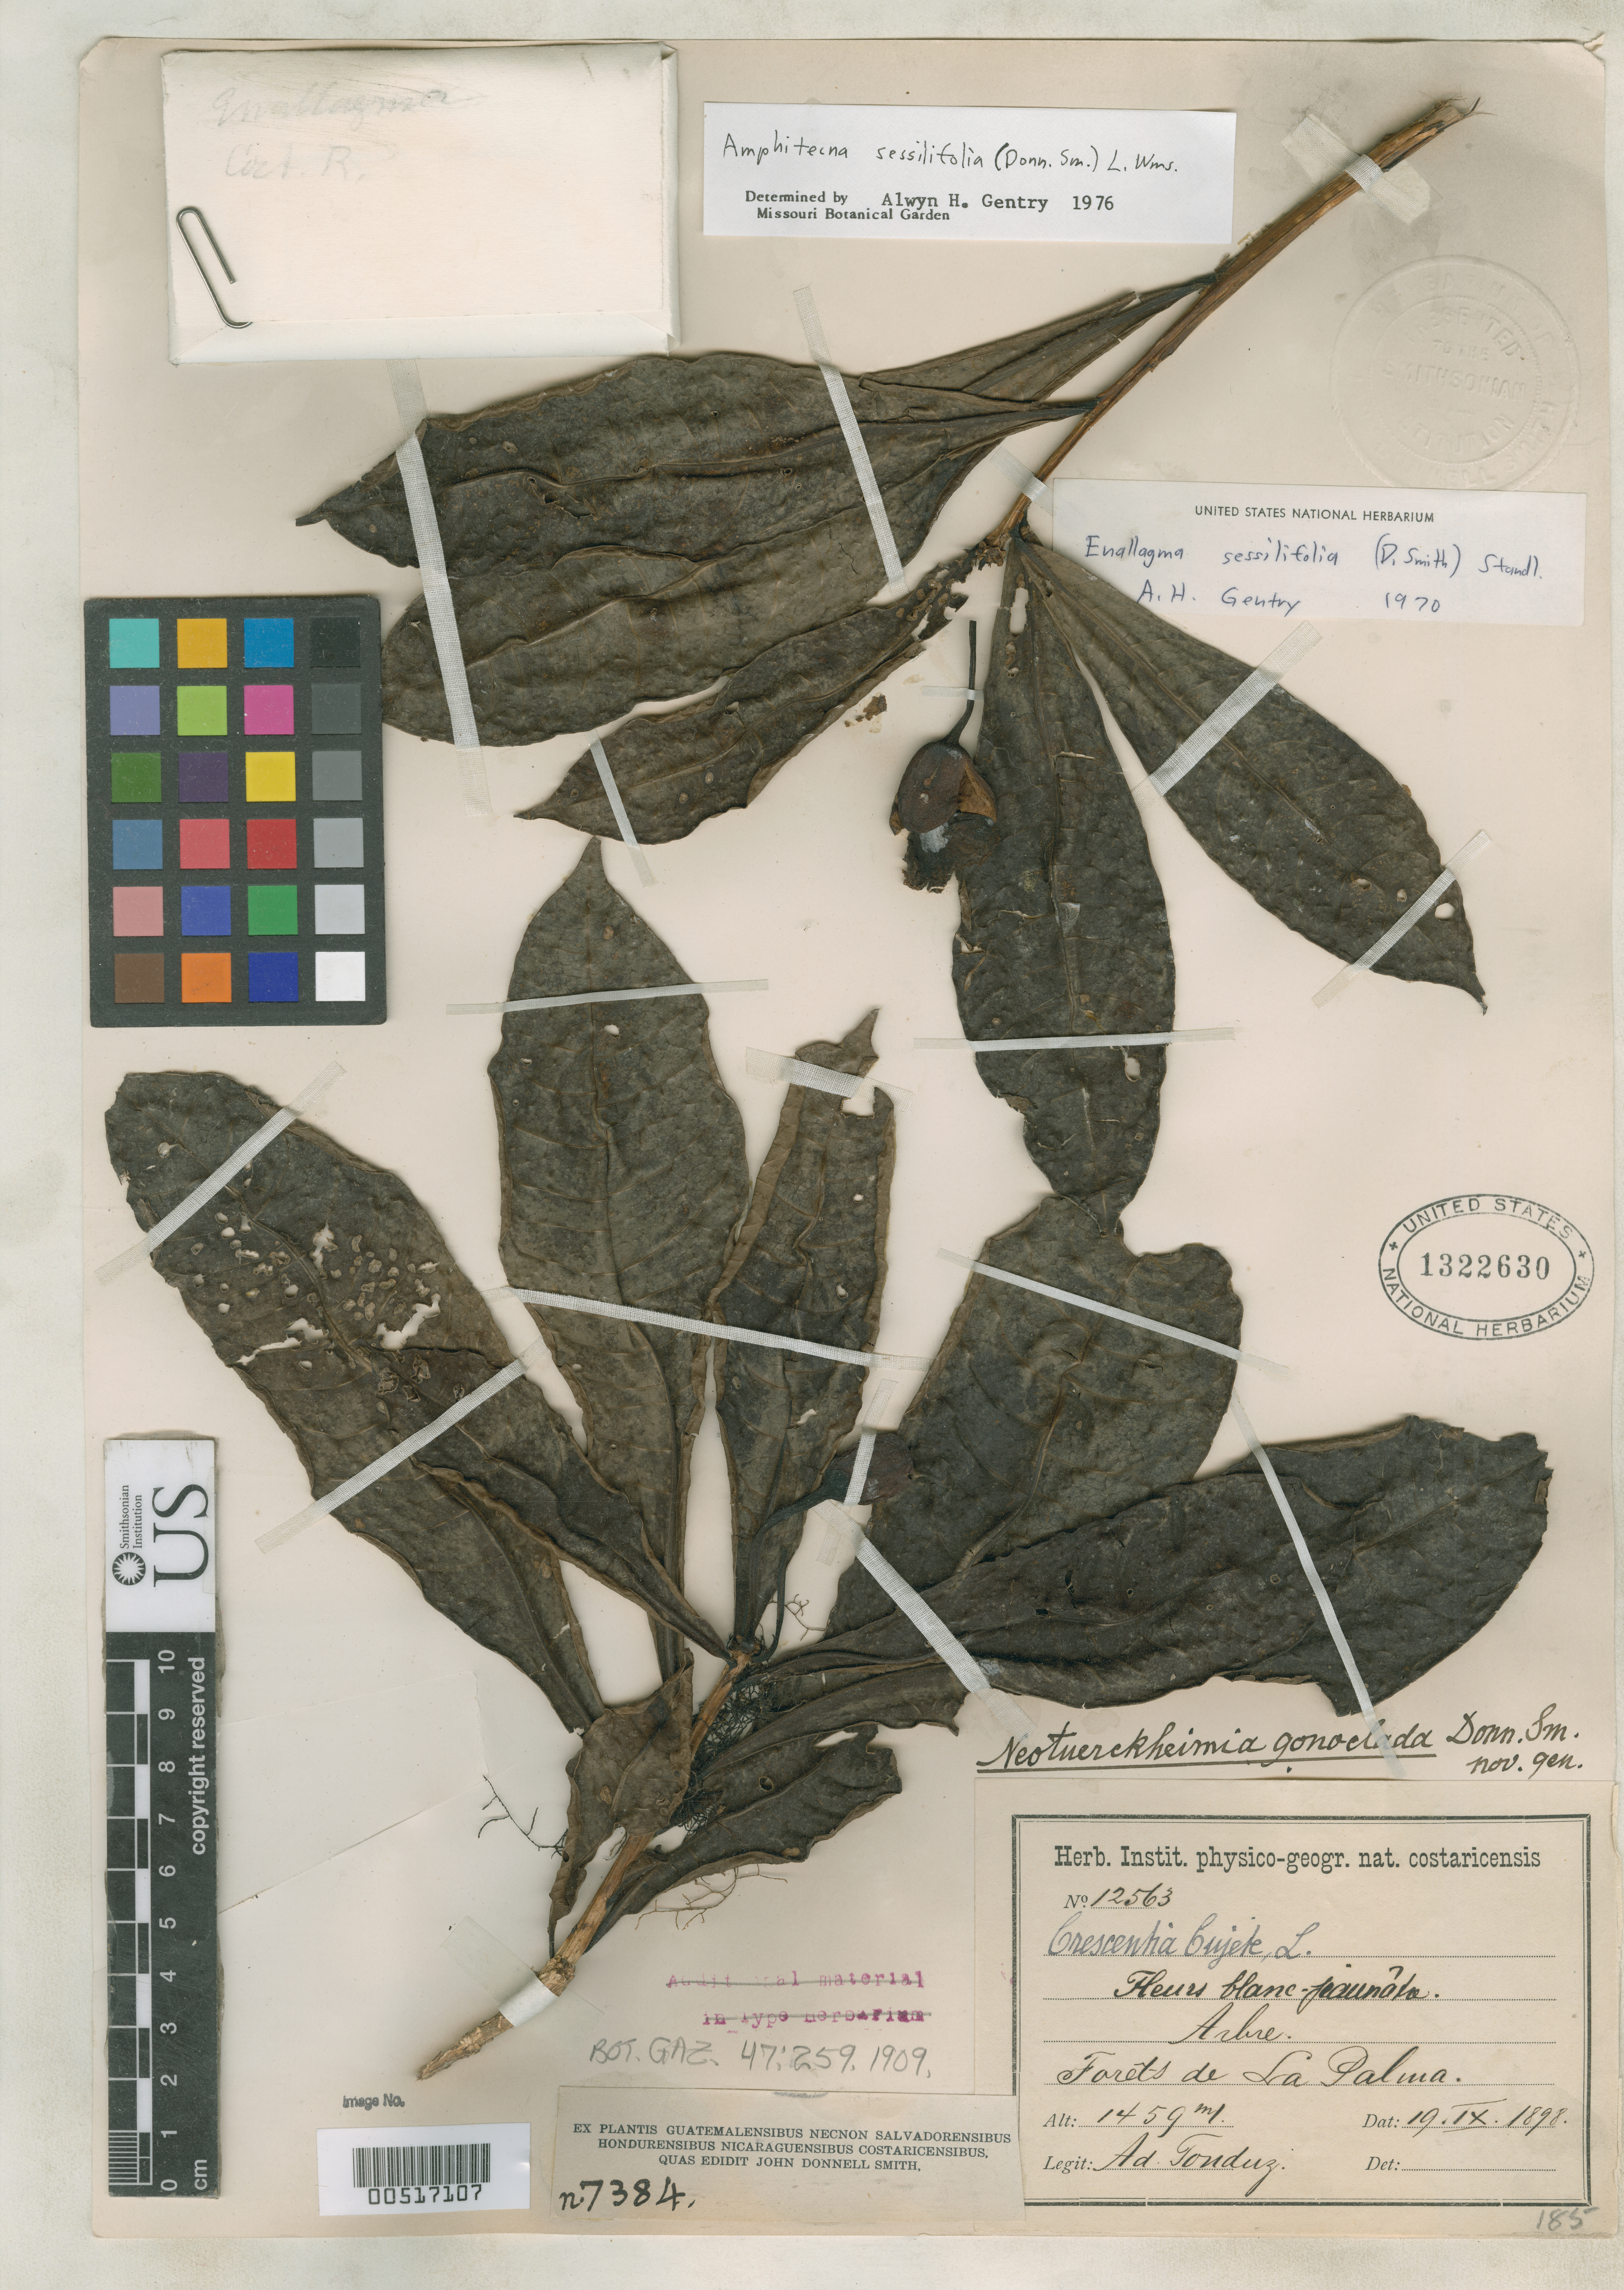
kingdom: Plantae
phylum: Tracheophyta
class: Magnoliopsida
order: Lamiales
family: Bignoniaceae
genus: Neotuerckheimia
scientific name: Neotuerckheimia gonoclada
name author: Donn. Sm.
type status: Type Collection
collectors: A. Tonduz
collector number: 7384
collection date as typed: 19 Sep 1898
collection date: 1898-09-19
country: Costa Rica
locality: Forets de La Palma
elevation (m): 1459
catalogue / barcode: US 1322630